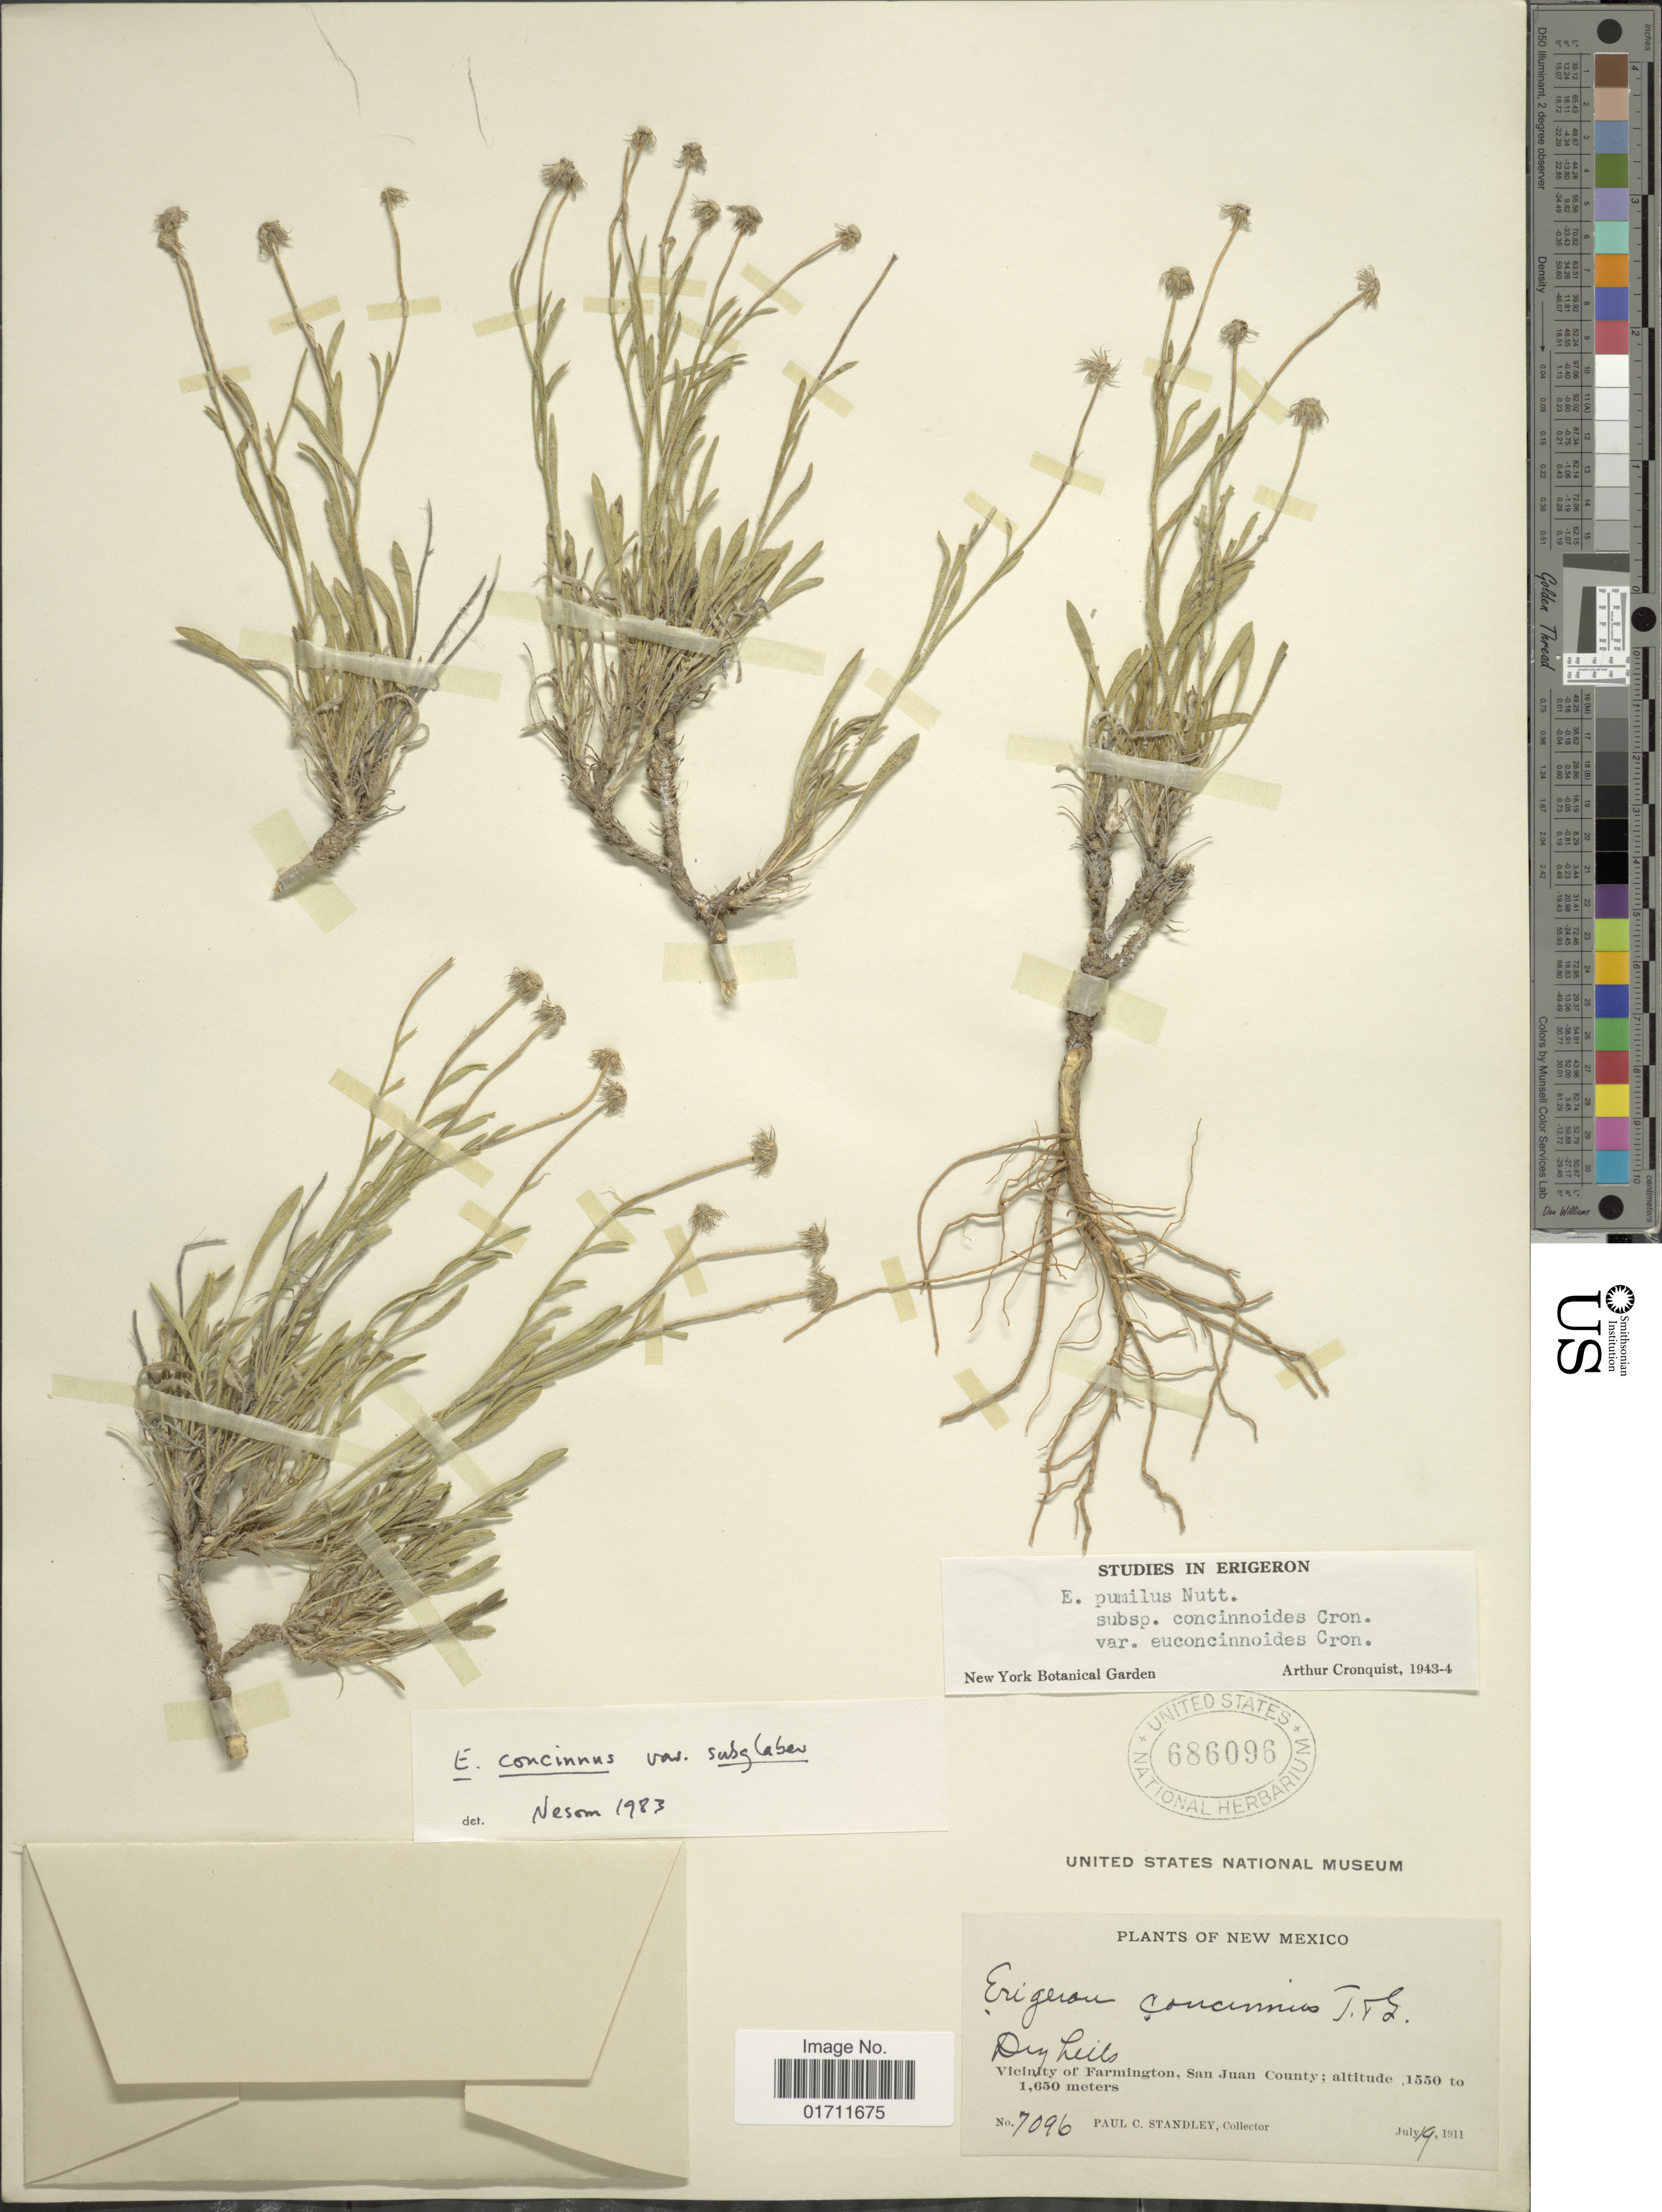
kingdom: Plantae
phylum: Tracheophyta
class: Magnoliopsida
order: Asterales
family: Asteraceae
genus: Erigeron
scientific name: Erigeron concinnus var. subglaber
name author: (Cronq.) G.L. Nesom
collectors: P. C. Standley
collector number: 7096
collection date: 1911-07-19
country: United States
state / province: New Mexico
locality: Dry hills, Vicinity of Farmington,San Juan County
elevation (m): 1550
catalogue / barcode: US 686096